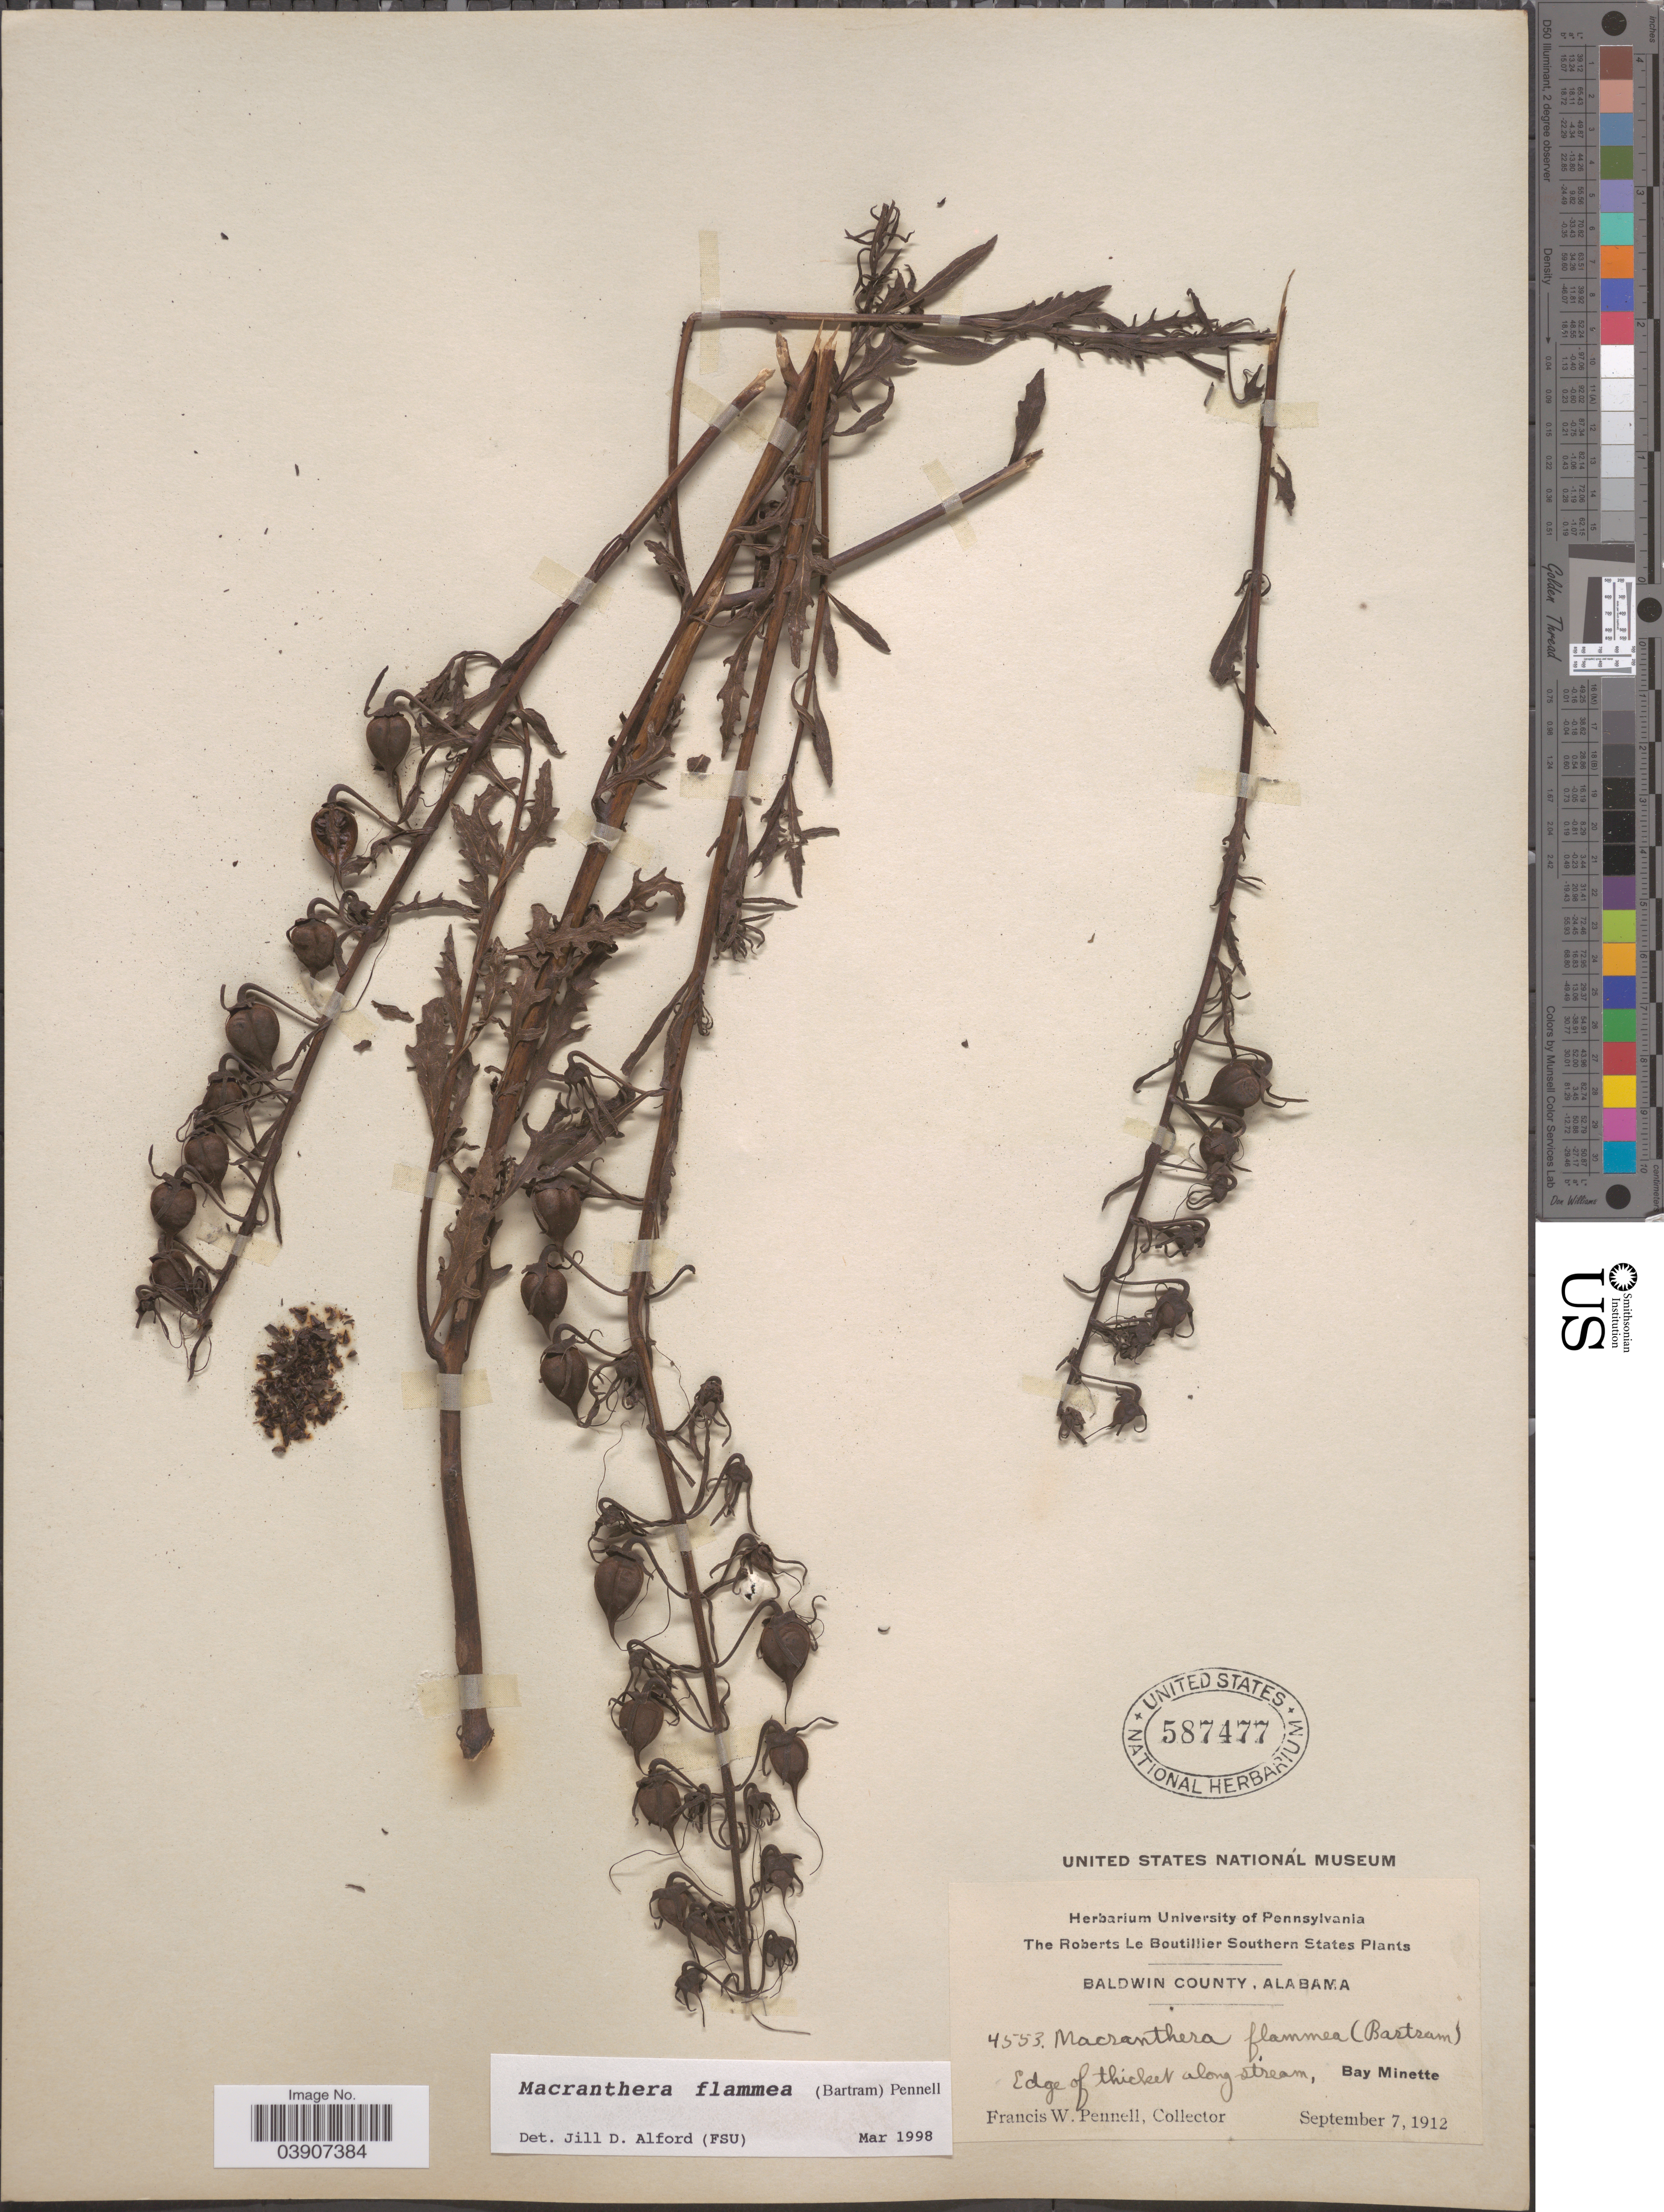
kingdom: Plantae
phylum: Tracheophyta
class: Magnoliopsida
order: Lamiales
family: Orobanchaceae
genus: Macranthera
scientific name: Macranthera flammea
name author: Pennell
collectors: F. W. Pennell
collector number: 4553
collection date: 1912-09-07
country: United States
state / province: Alabama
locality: Baldwin County. Edge of thicket along stream, Bay Minette.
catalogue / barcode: US 587477